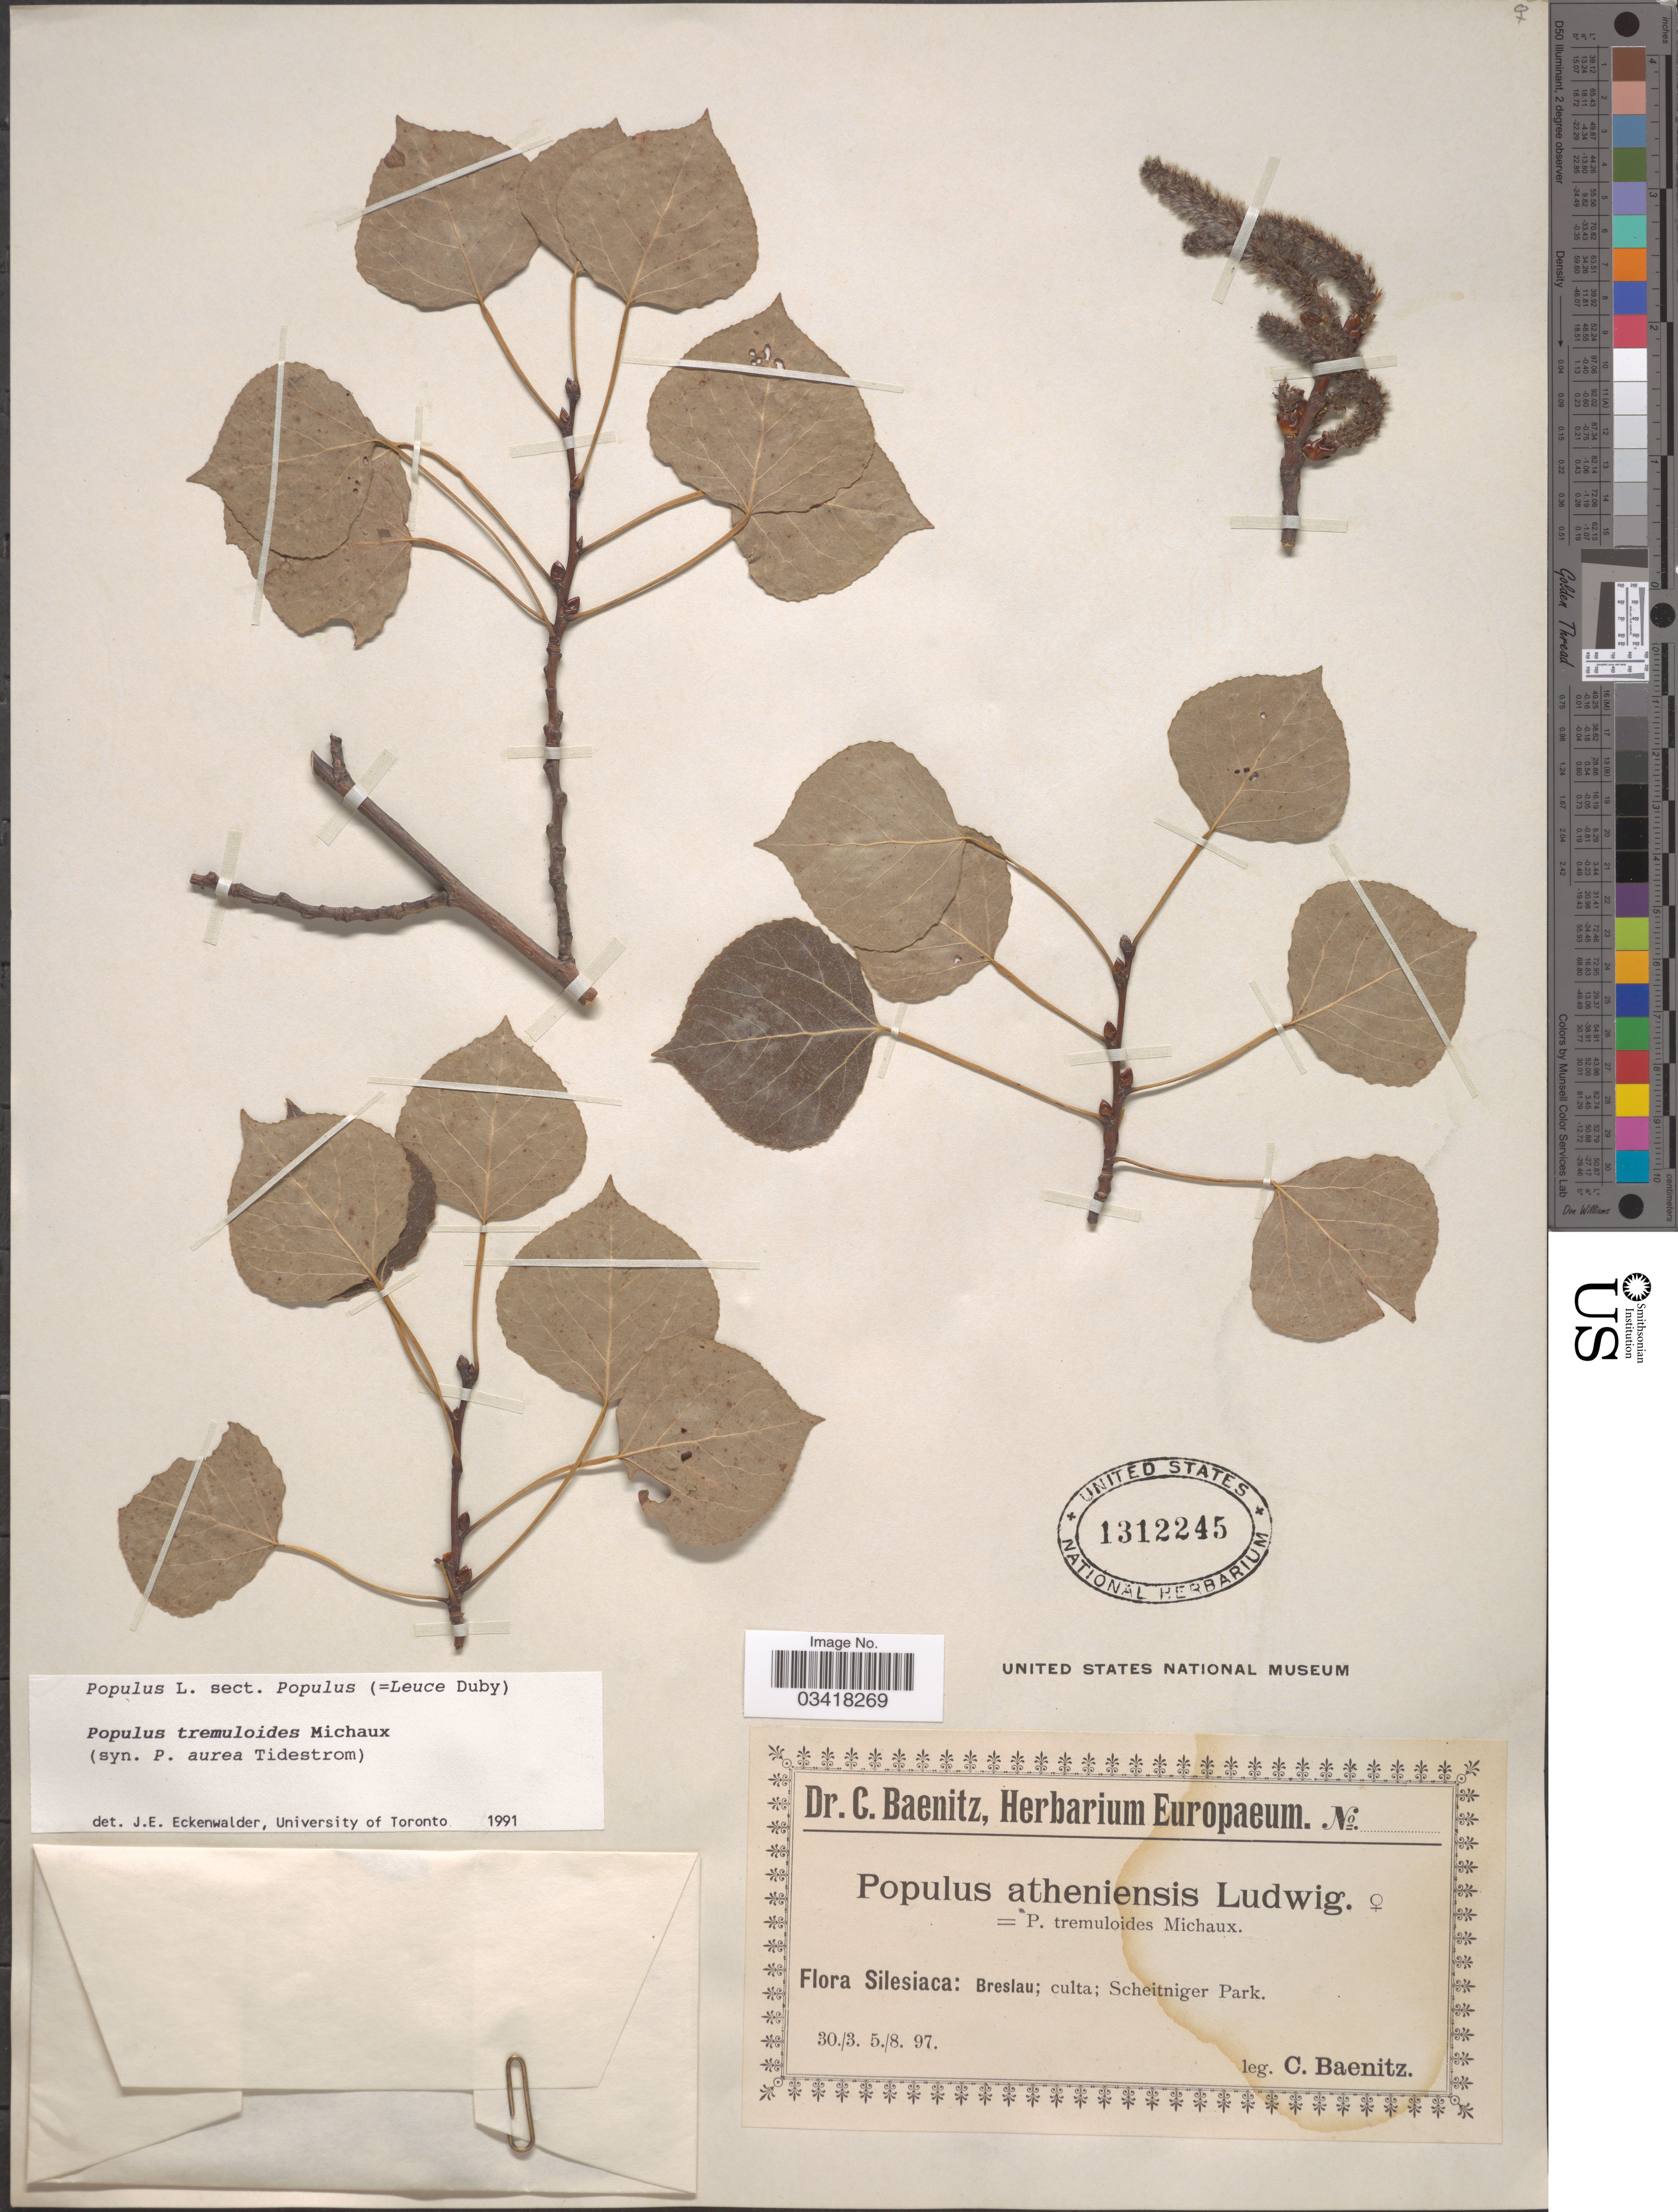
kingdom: Plantae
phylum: Tracheophyta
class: Magnoliopsida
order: Malpighiales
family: Salicaceae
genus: Populus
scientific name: Populus tremuloides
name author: Michx.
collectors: C. G. Baenitz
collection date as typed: Transcribed d/m/y: 30/3/97 to 5/8/97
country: Poland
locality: Silesiaca: Breslau; Scheitniger Park.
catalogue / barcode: US 1312245